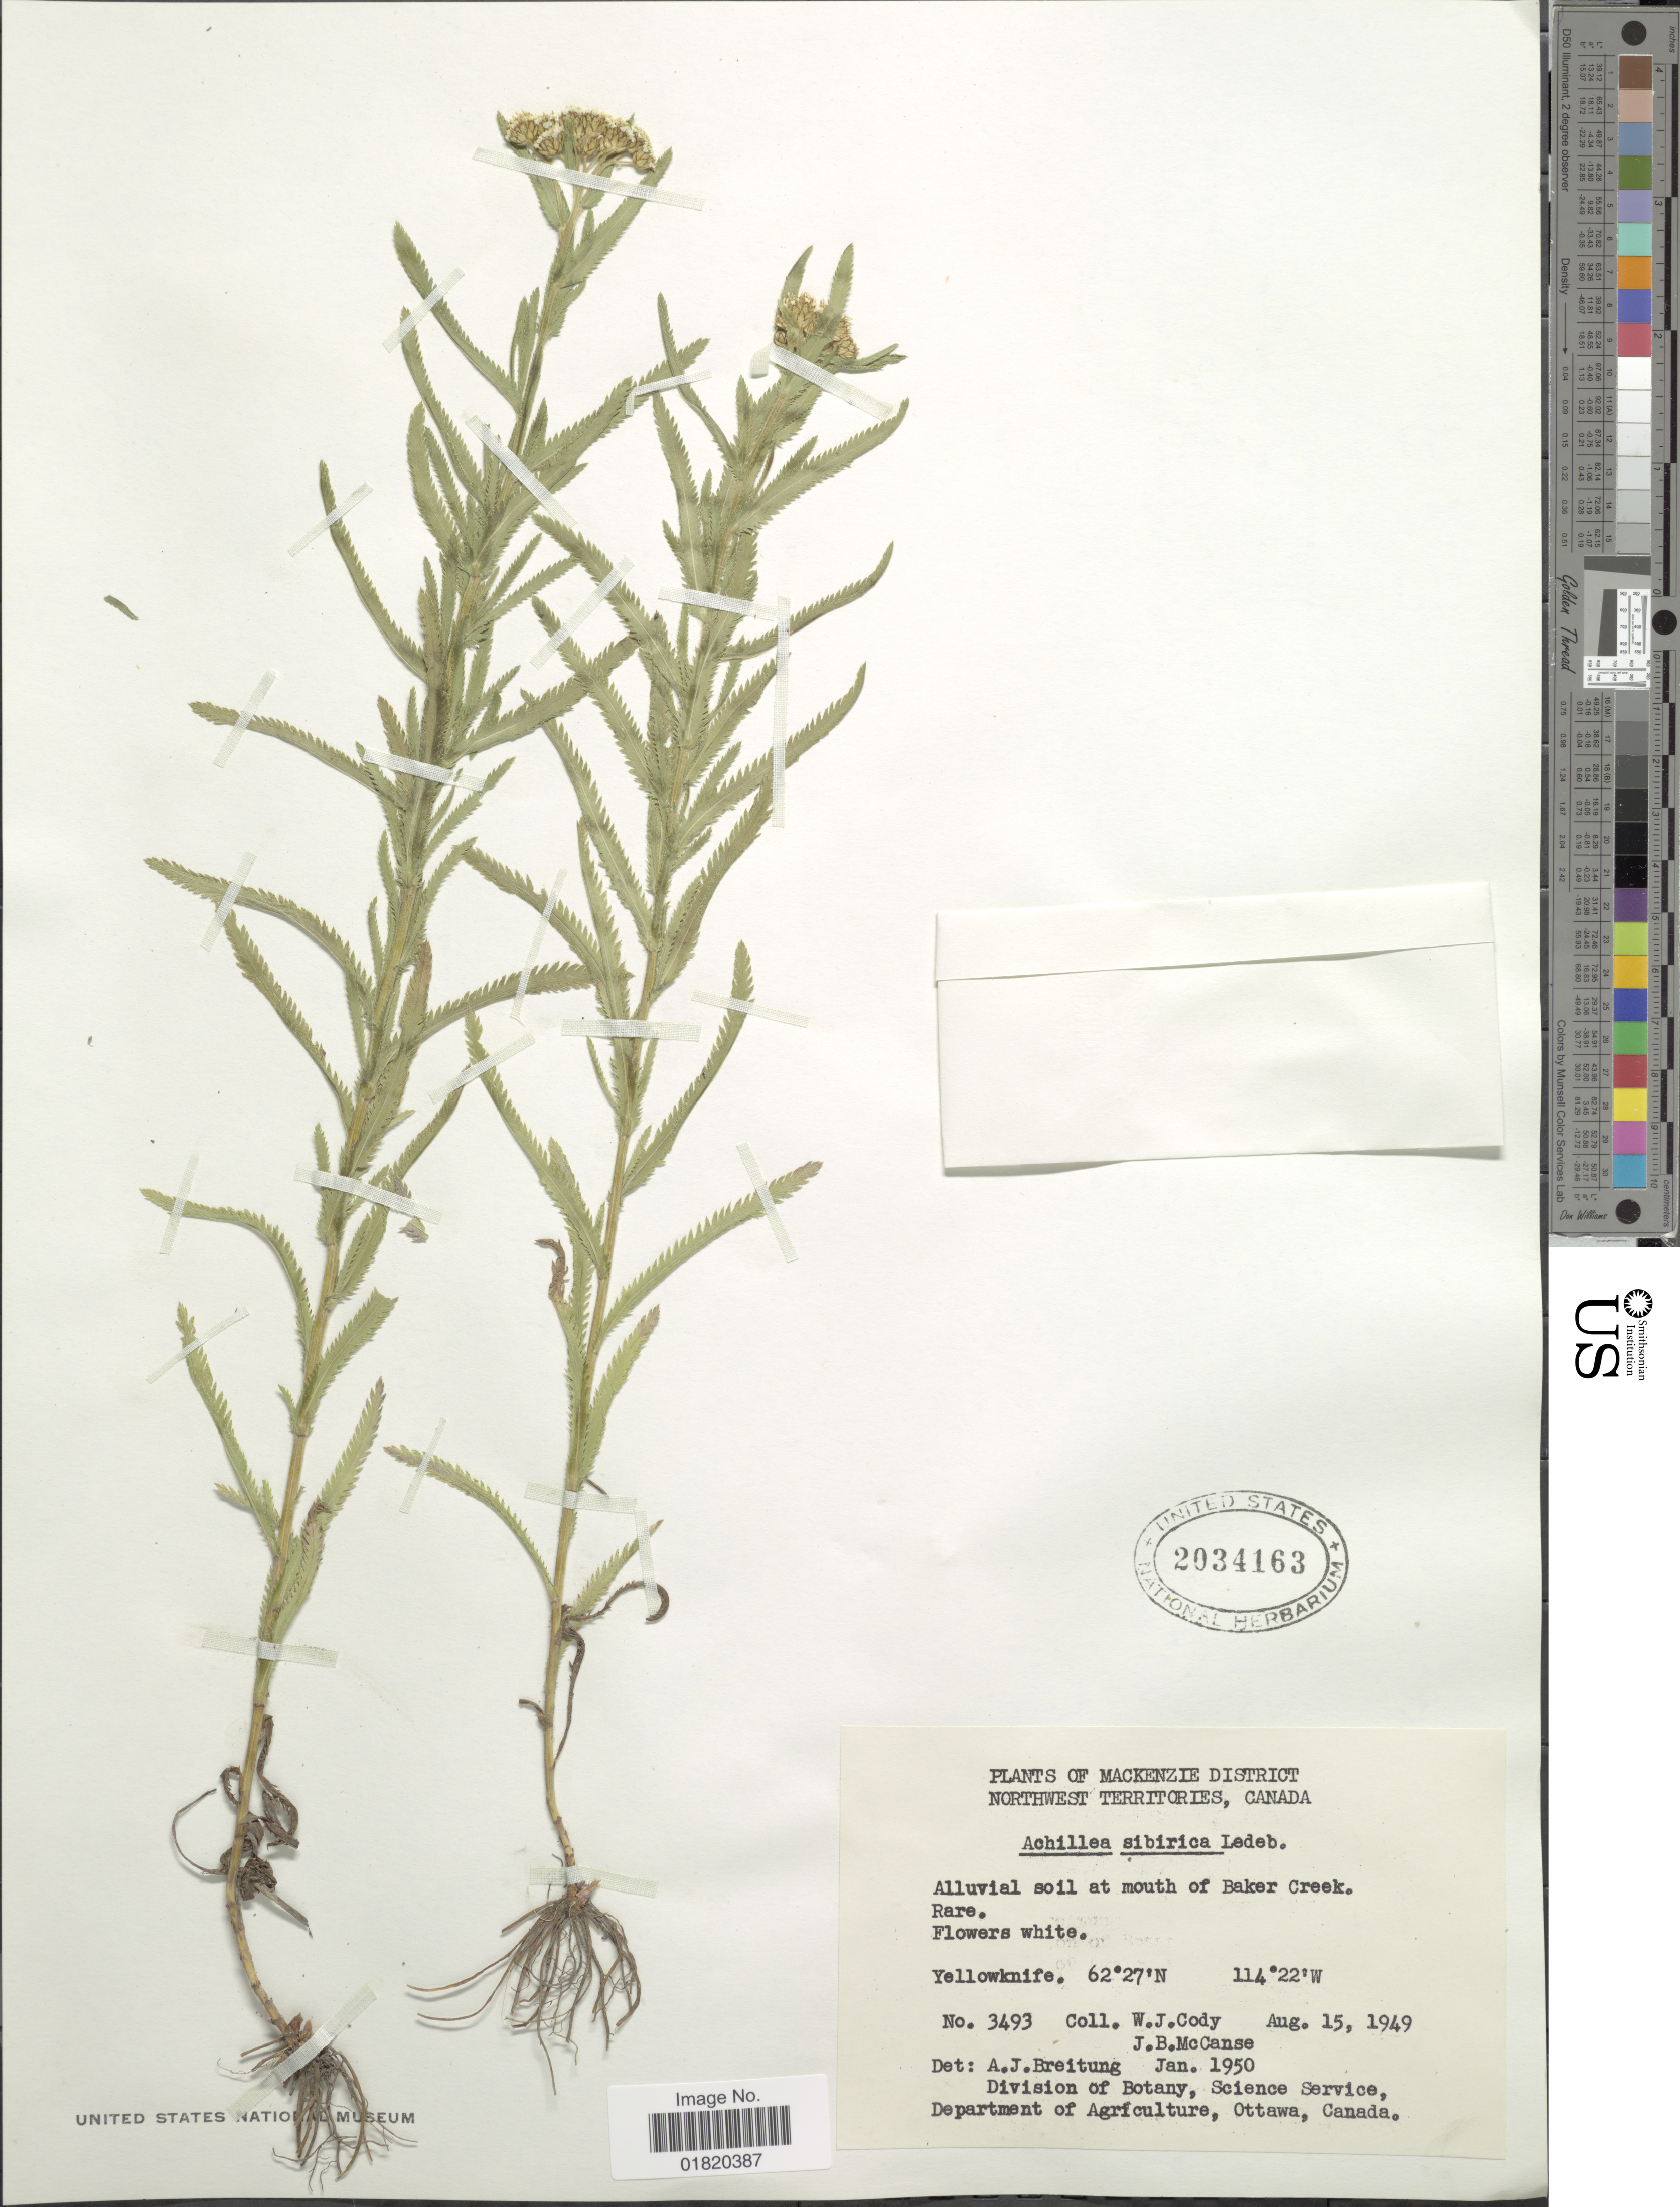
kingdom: Plantae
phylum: Tracheophyta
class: Magnoliopsida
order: Asterales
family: Asteraceae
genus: Achillea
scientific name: Achillea sibirica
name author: Ledeb.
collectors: W. Cody & J. McCanse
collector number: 3493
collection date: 1949-08-15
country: Canada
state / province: Northwest Territories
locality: Mackenzie District. at mouth of Baker Creek. Yellowknife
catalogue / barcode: US 2034163